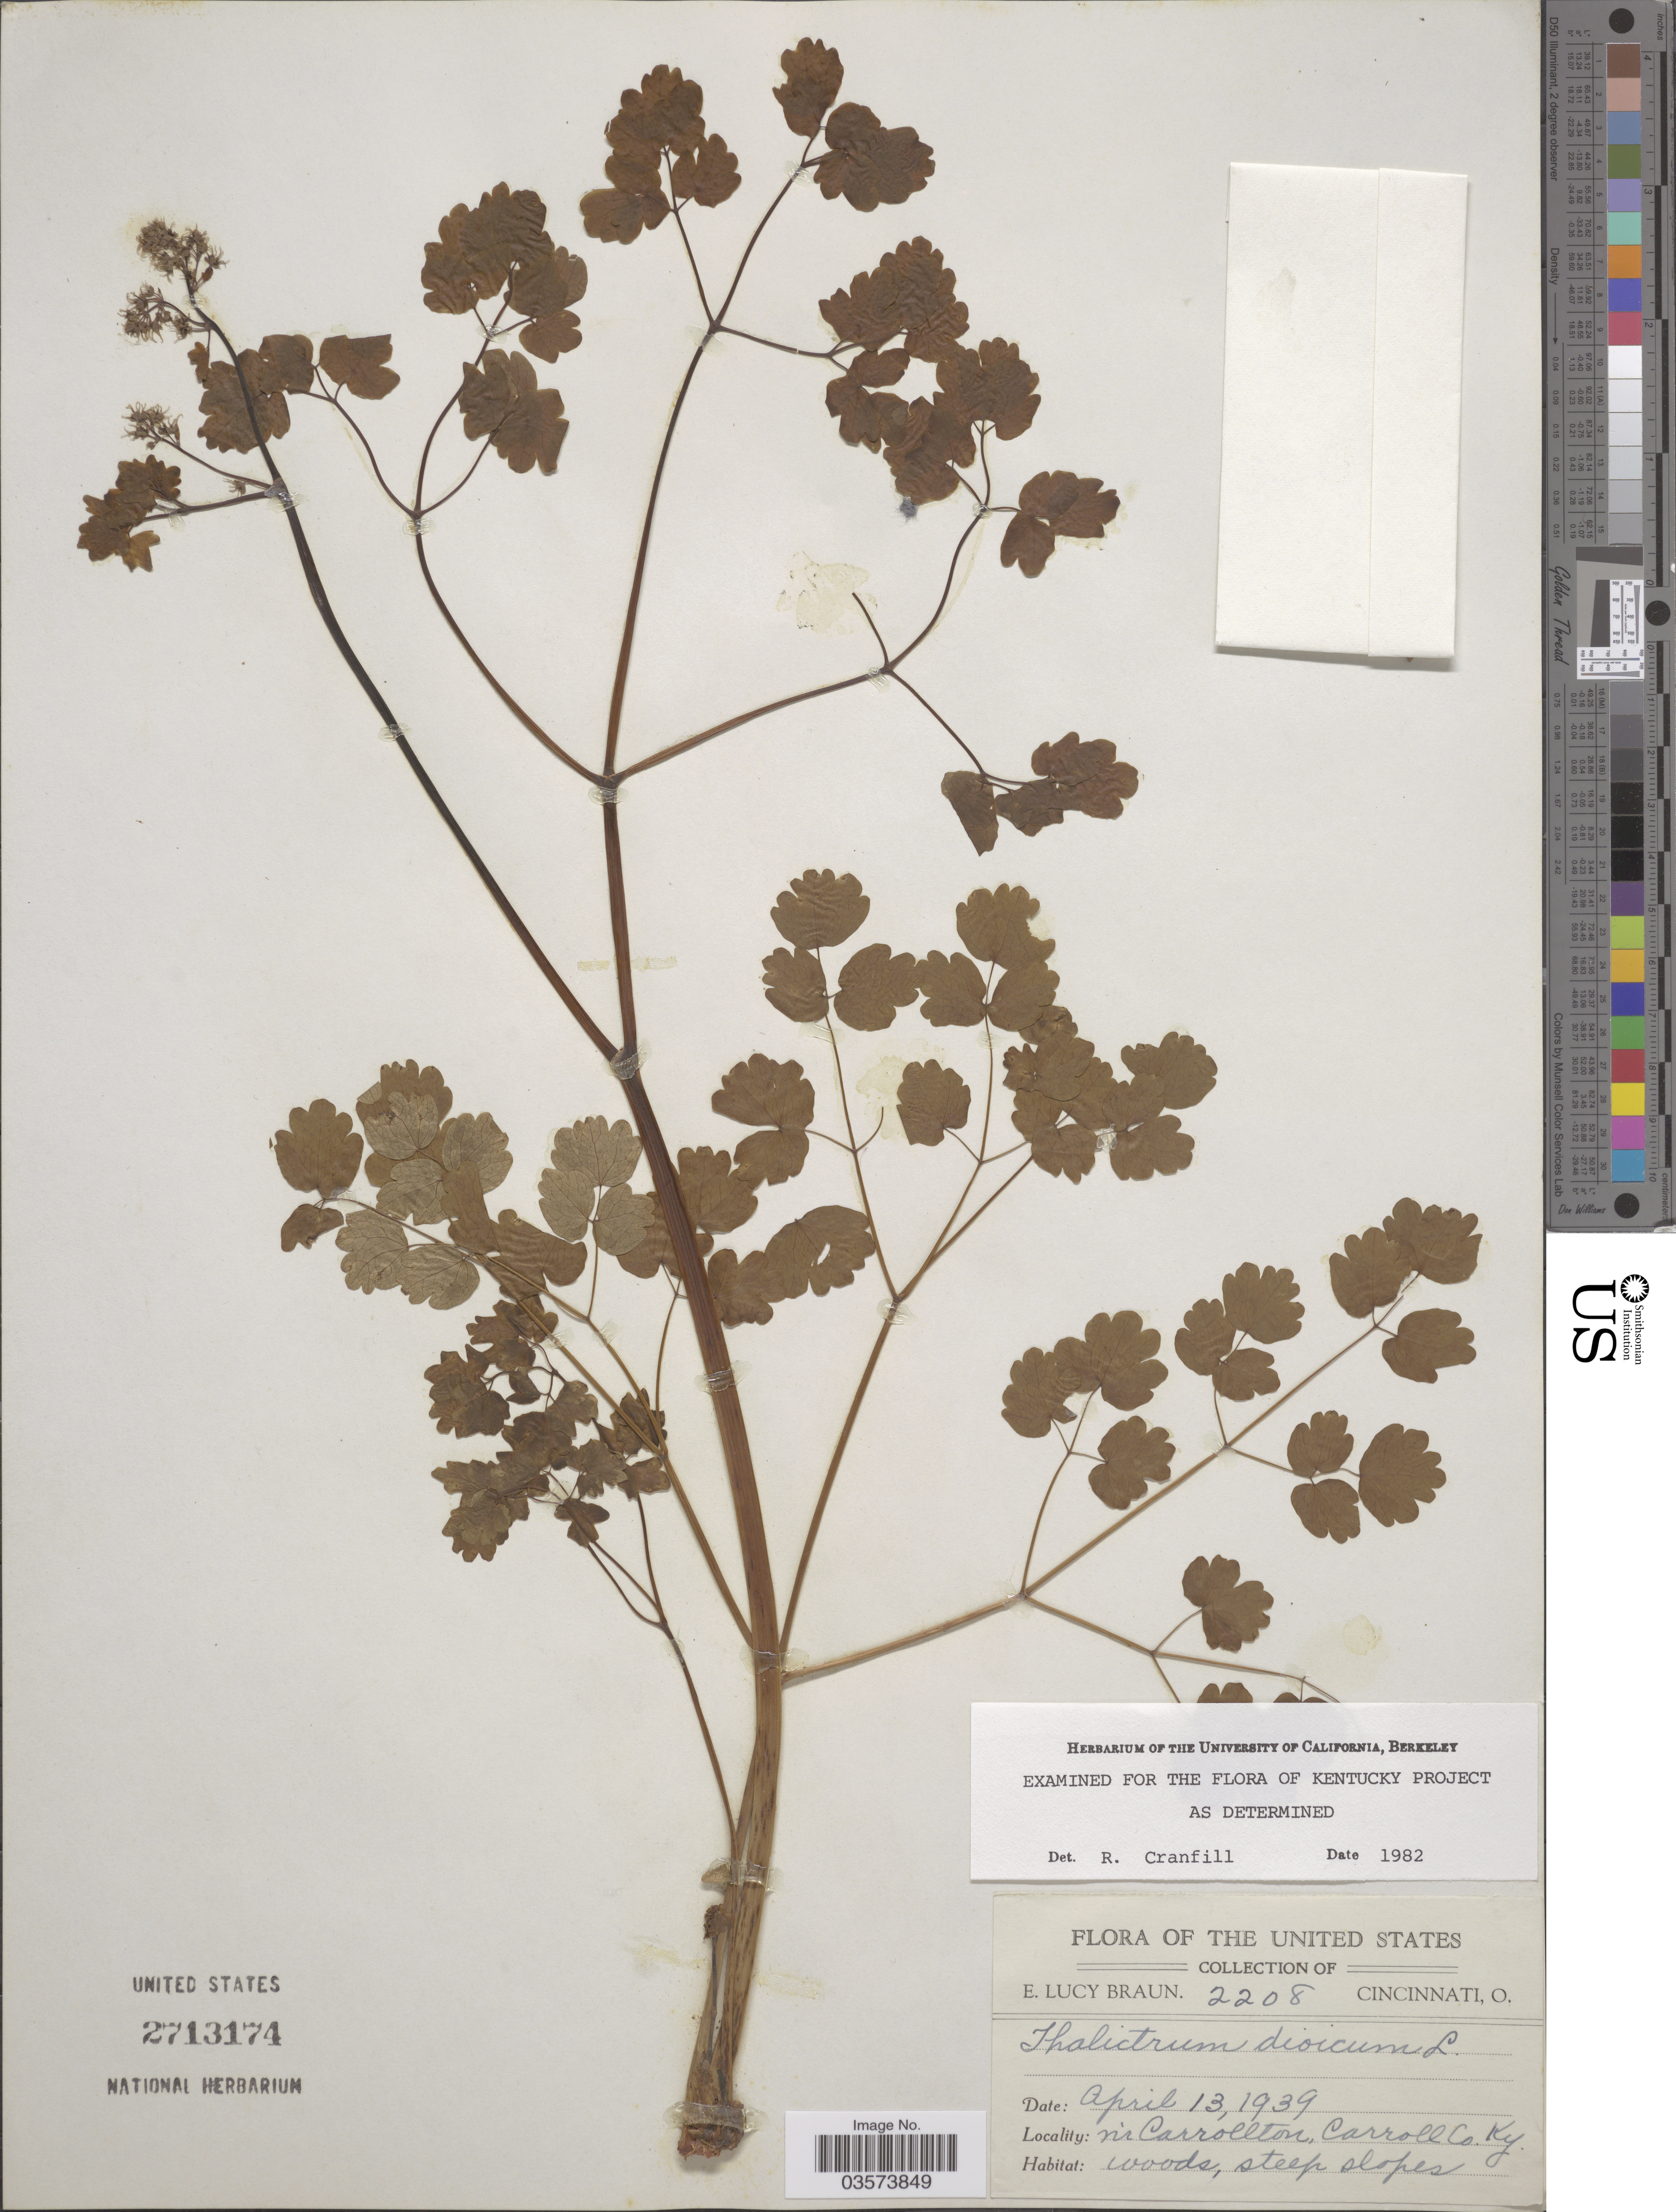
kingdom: Plantae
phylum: Tracheophyta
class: Magnoliopsida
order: Ranunculales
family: Ranunculaceae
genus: Thalictrum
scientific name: Thalictrum dioicum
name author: L.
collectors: E. L. Braun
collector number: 2208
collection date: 1939-04-13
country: United States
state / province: Kentucky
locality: Nr Carrollton, Carroll Co.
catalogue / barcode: US 2713174